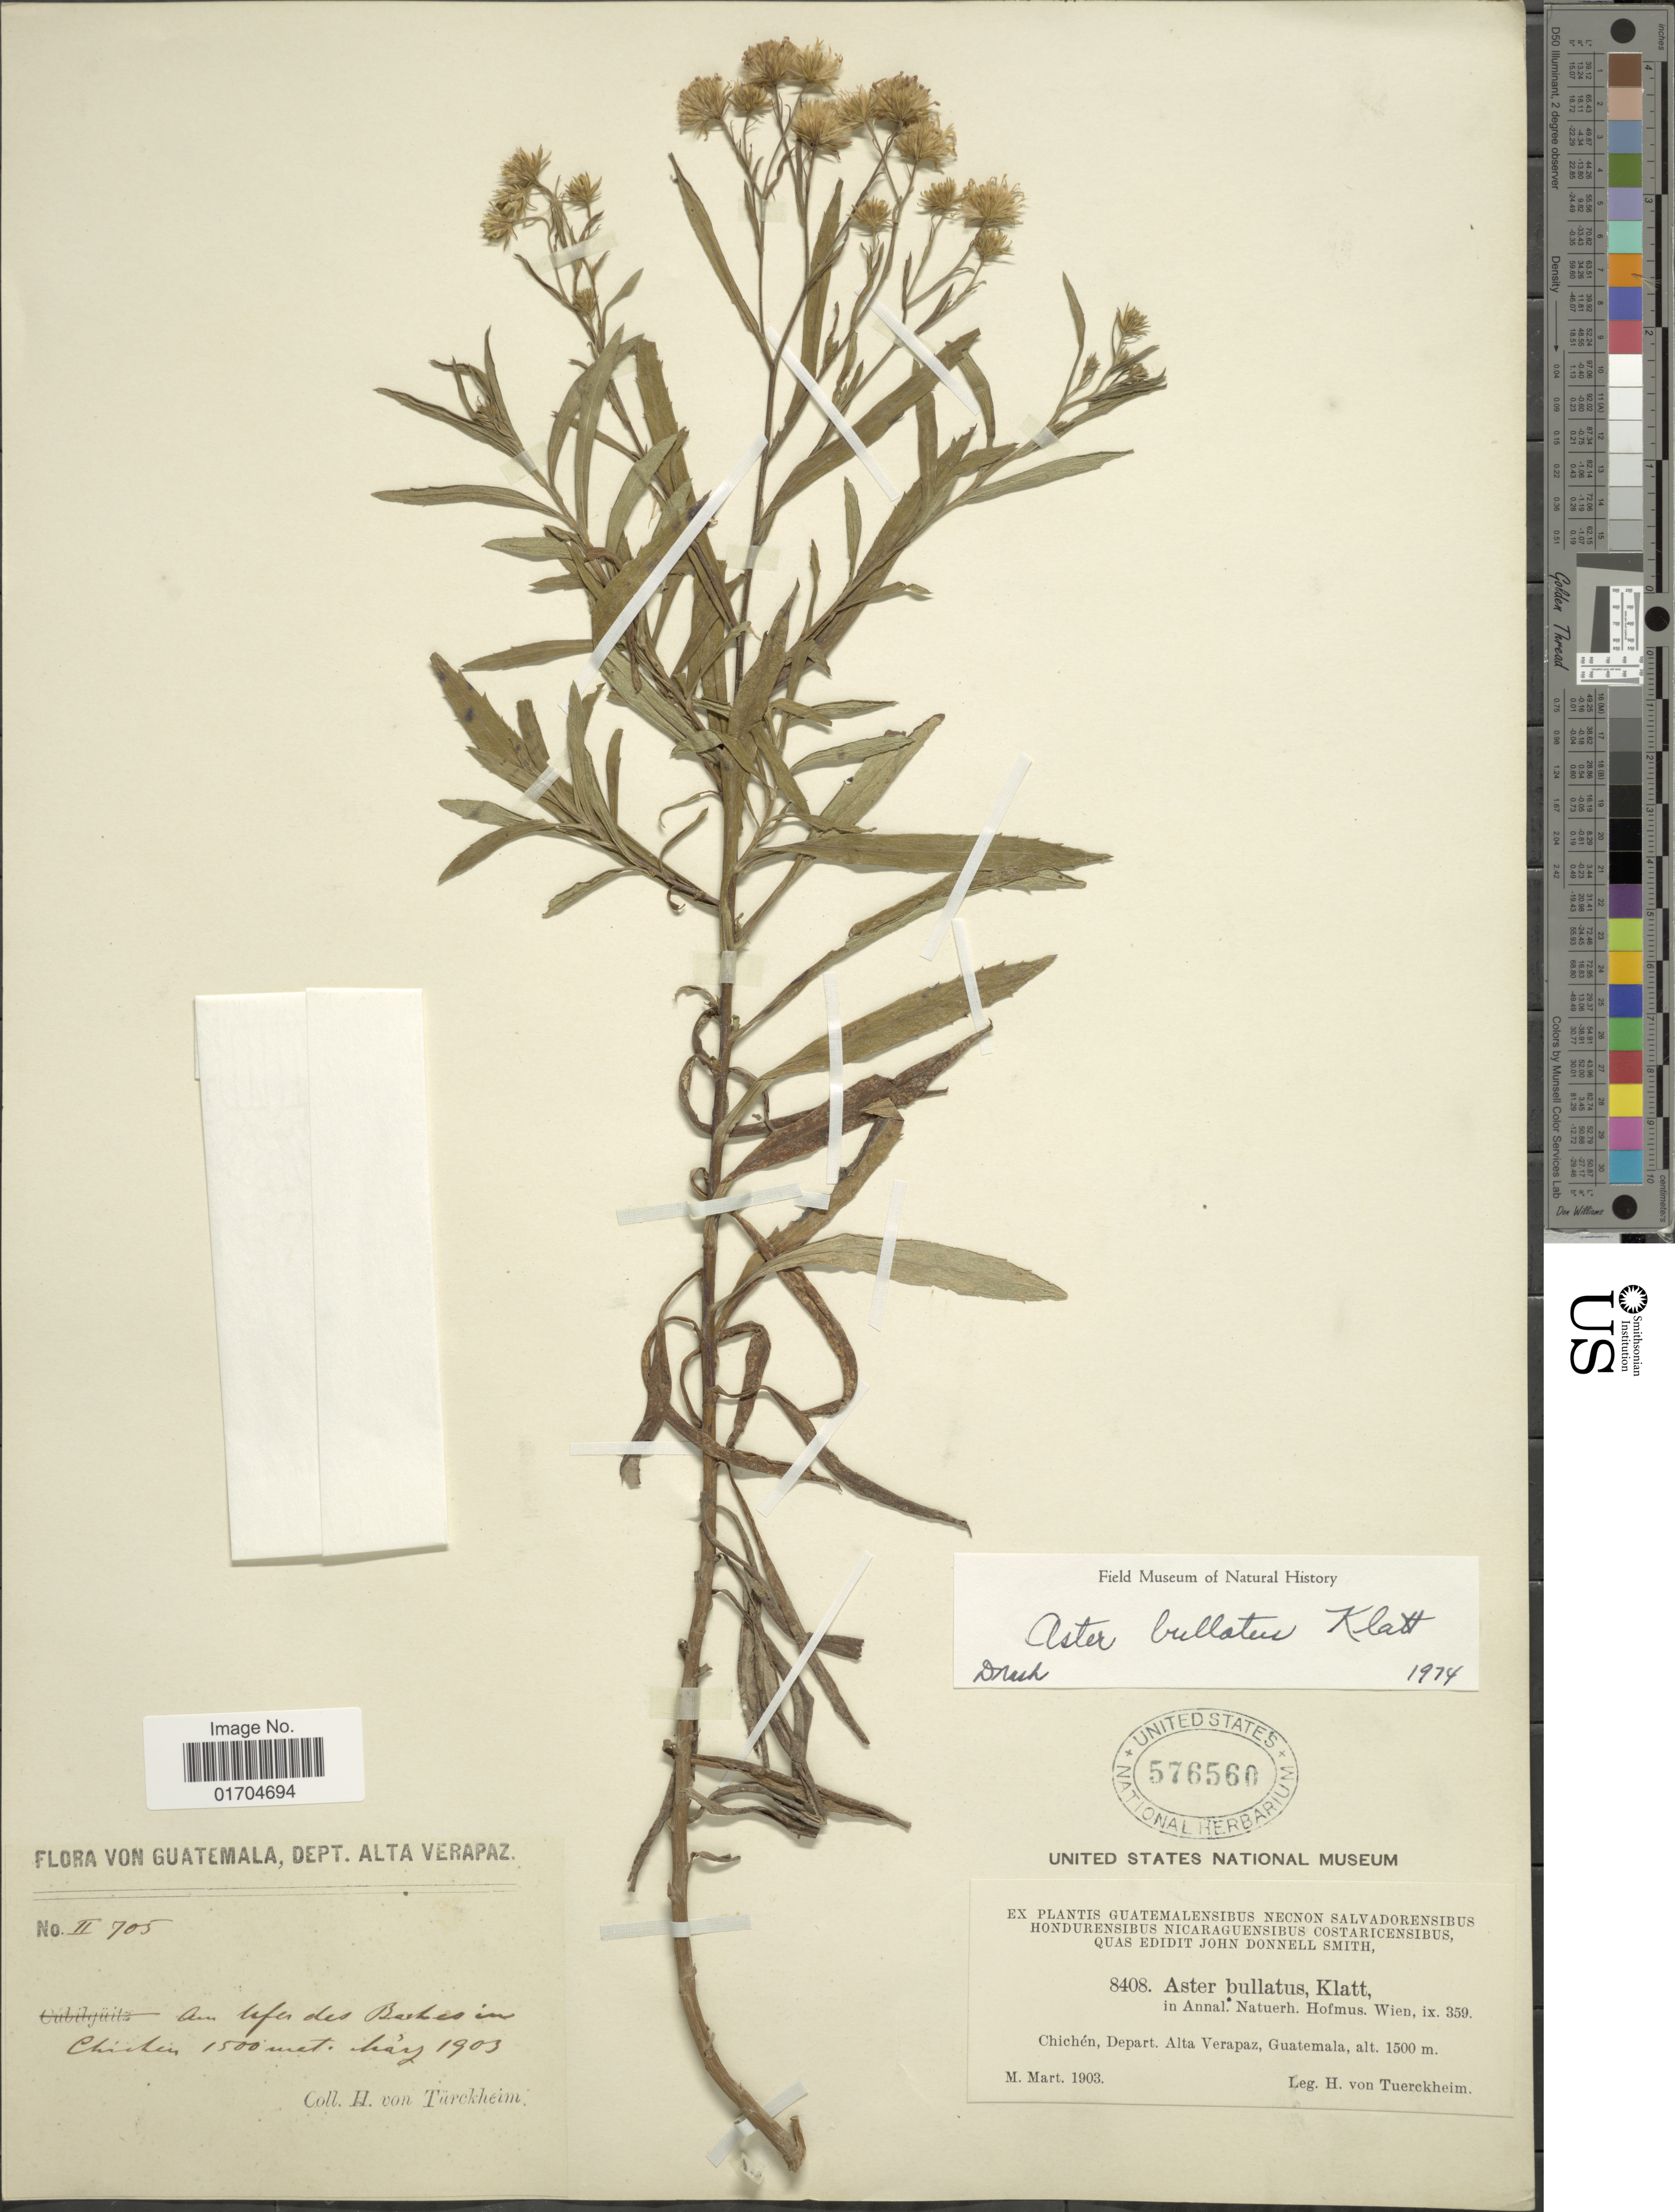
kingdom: Plantae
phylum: Tracheophyta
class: Magnoliopsida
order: Asterales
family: Asteraceae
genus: Symphyotrichum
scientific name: Symphyotrichum bullatum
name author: (Klatt) G.L. Nesom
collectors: H. von Türckheim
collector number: II705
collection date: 1903-03/1903-05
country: Guatemala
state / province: Alta Verapaz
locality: Am tefer des Barkes in Chichen, Depart. Alta Verapaz.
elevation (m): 1500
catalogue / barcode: US 576560